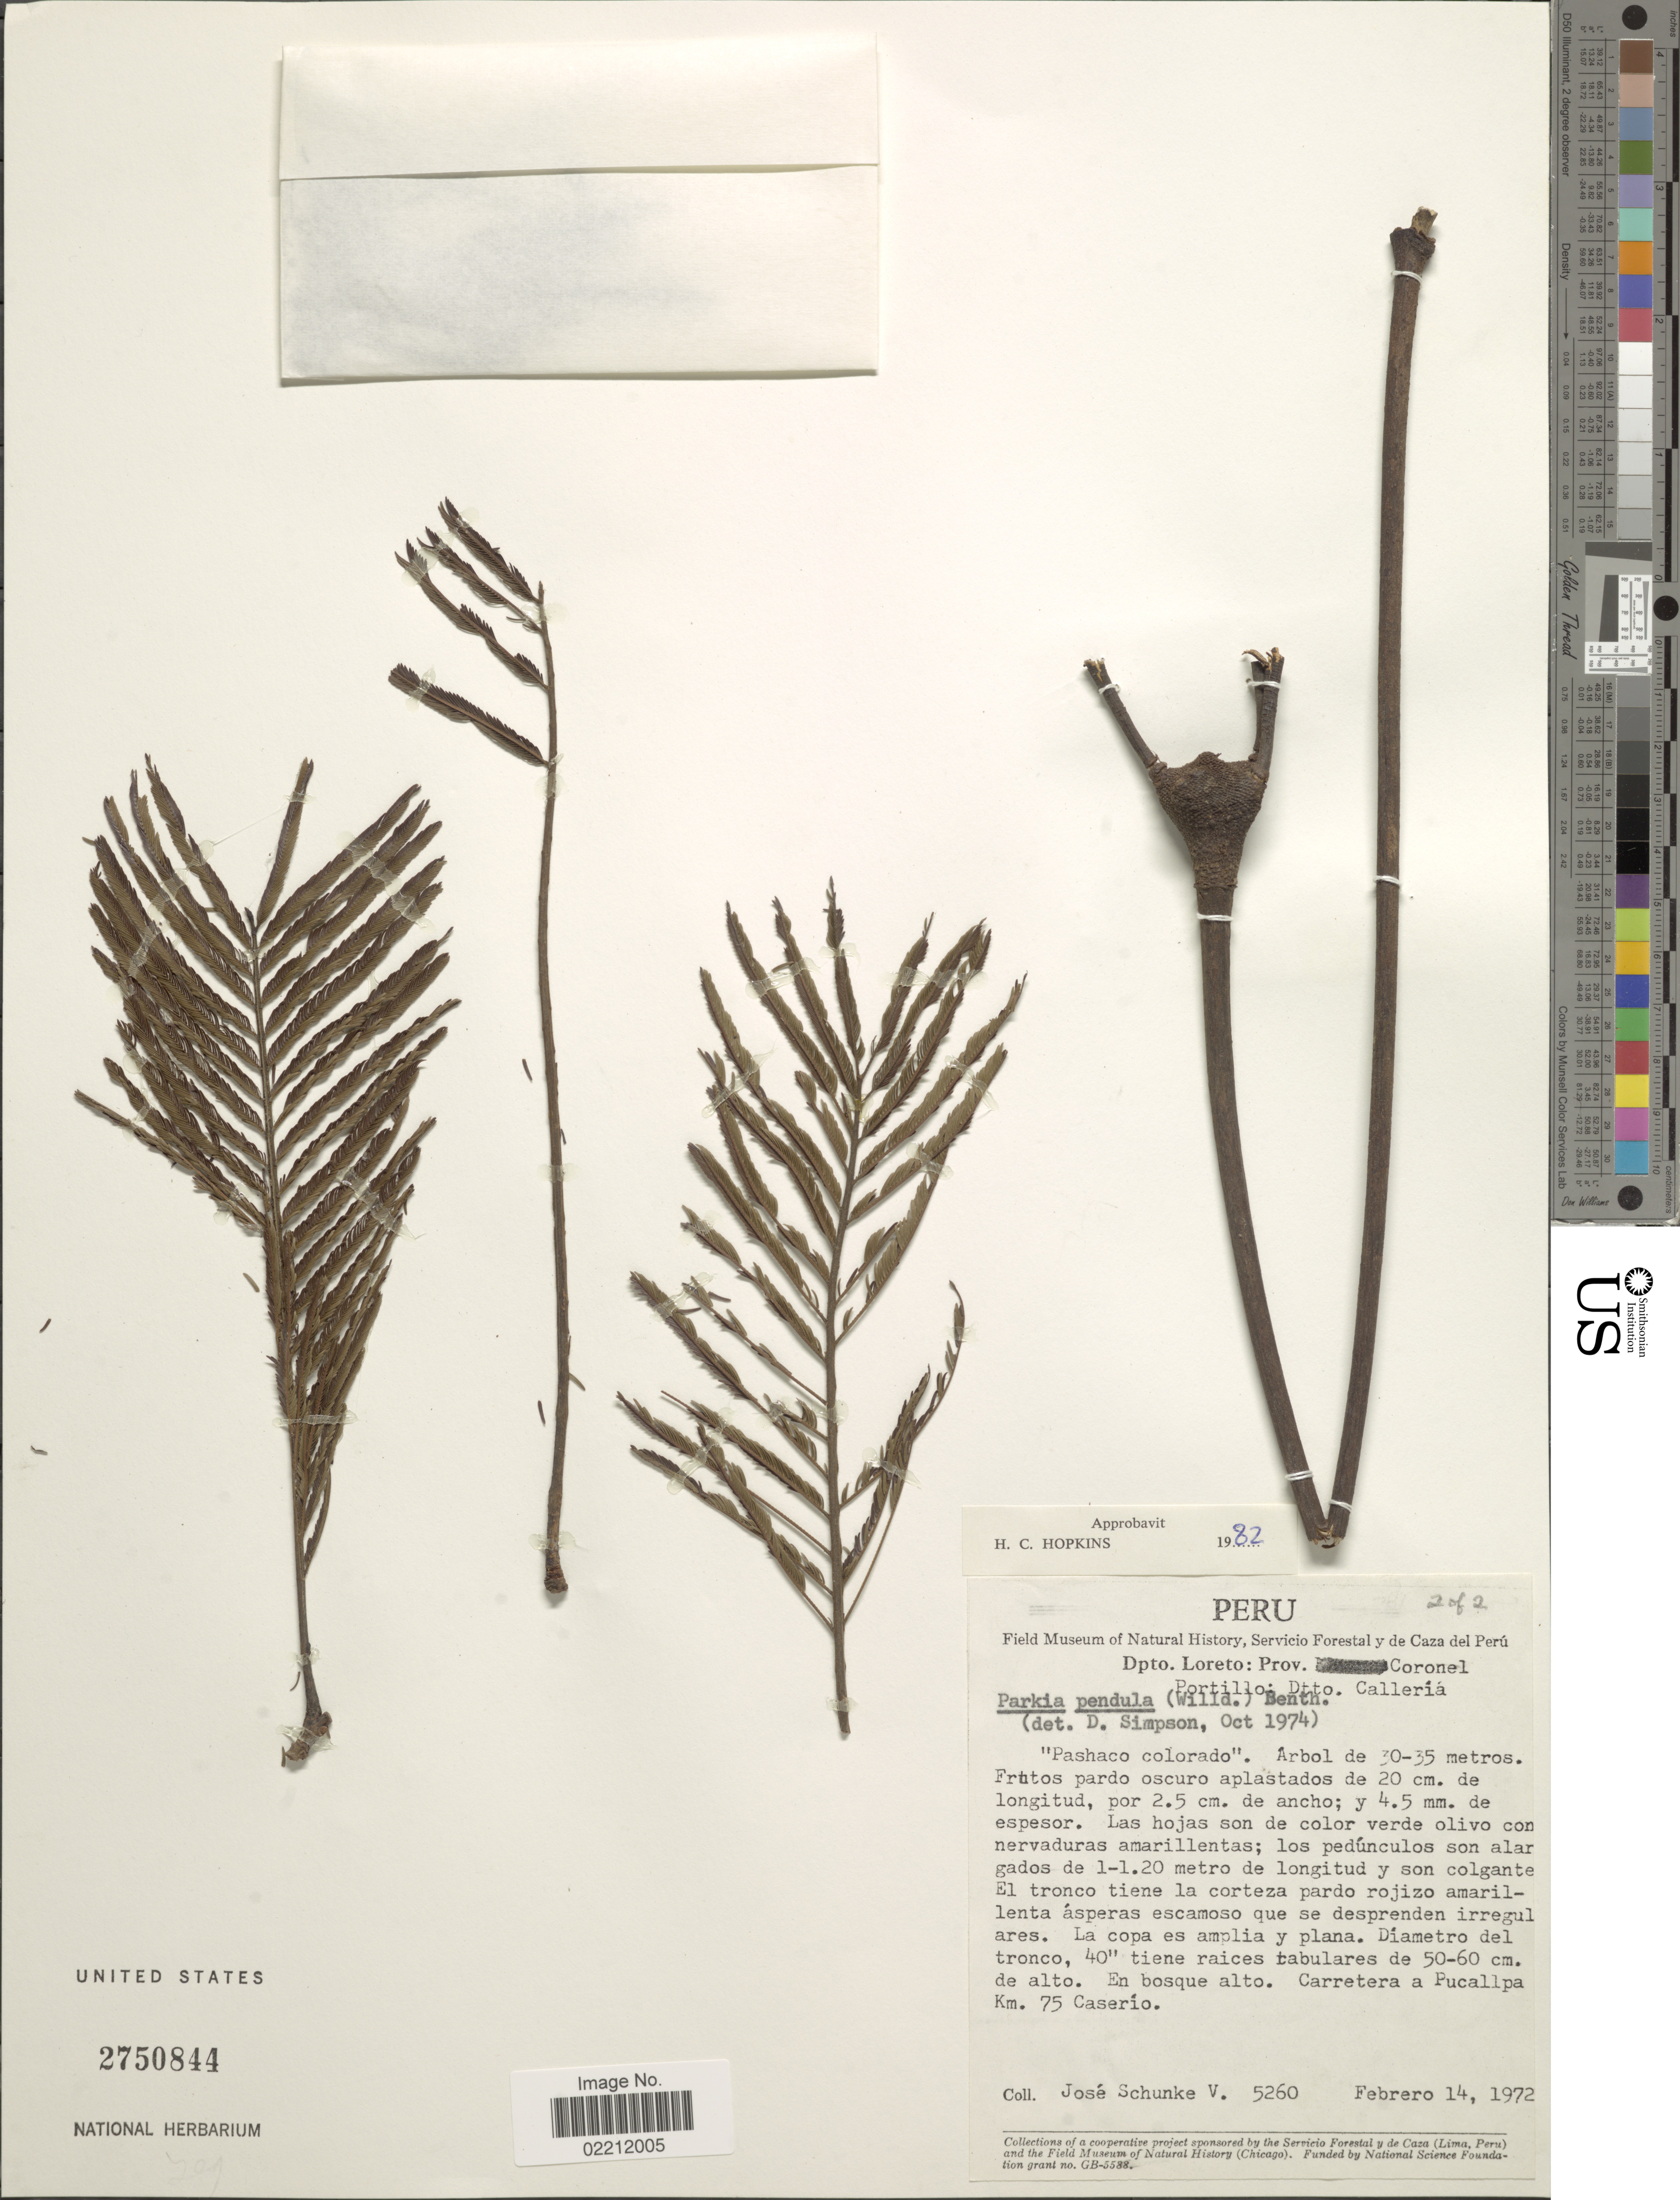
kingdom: Plantae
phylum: Tracheophyta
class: Magnoliopsida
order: Fabales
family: Fabaceae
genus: Parkia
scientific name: Parkia pendula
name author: Benth.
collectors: J. Schunke Vigo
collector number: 5260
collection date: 1972-02-14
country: Peru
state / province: Loreto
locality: Dpto. Loreto: Prov. Coronel . Portill: Dtto. Calleria. Carretera a Pucallpa Km 75 Caserio.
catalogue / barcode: US 2750844